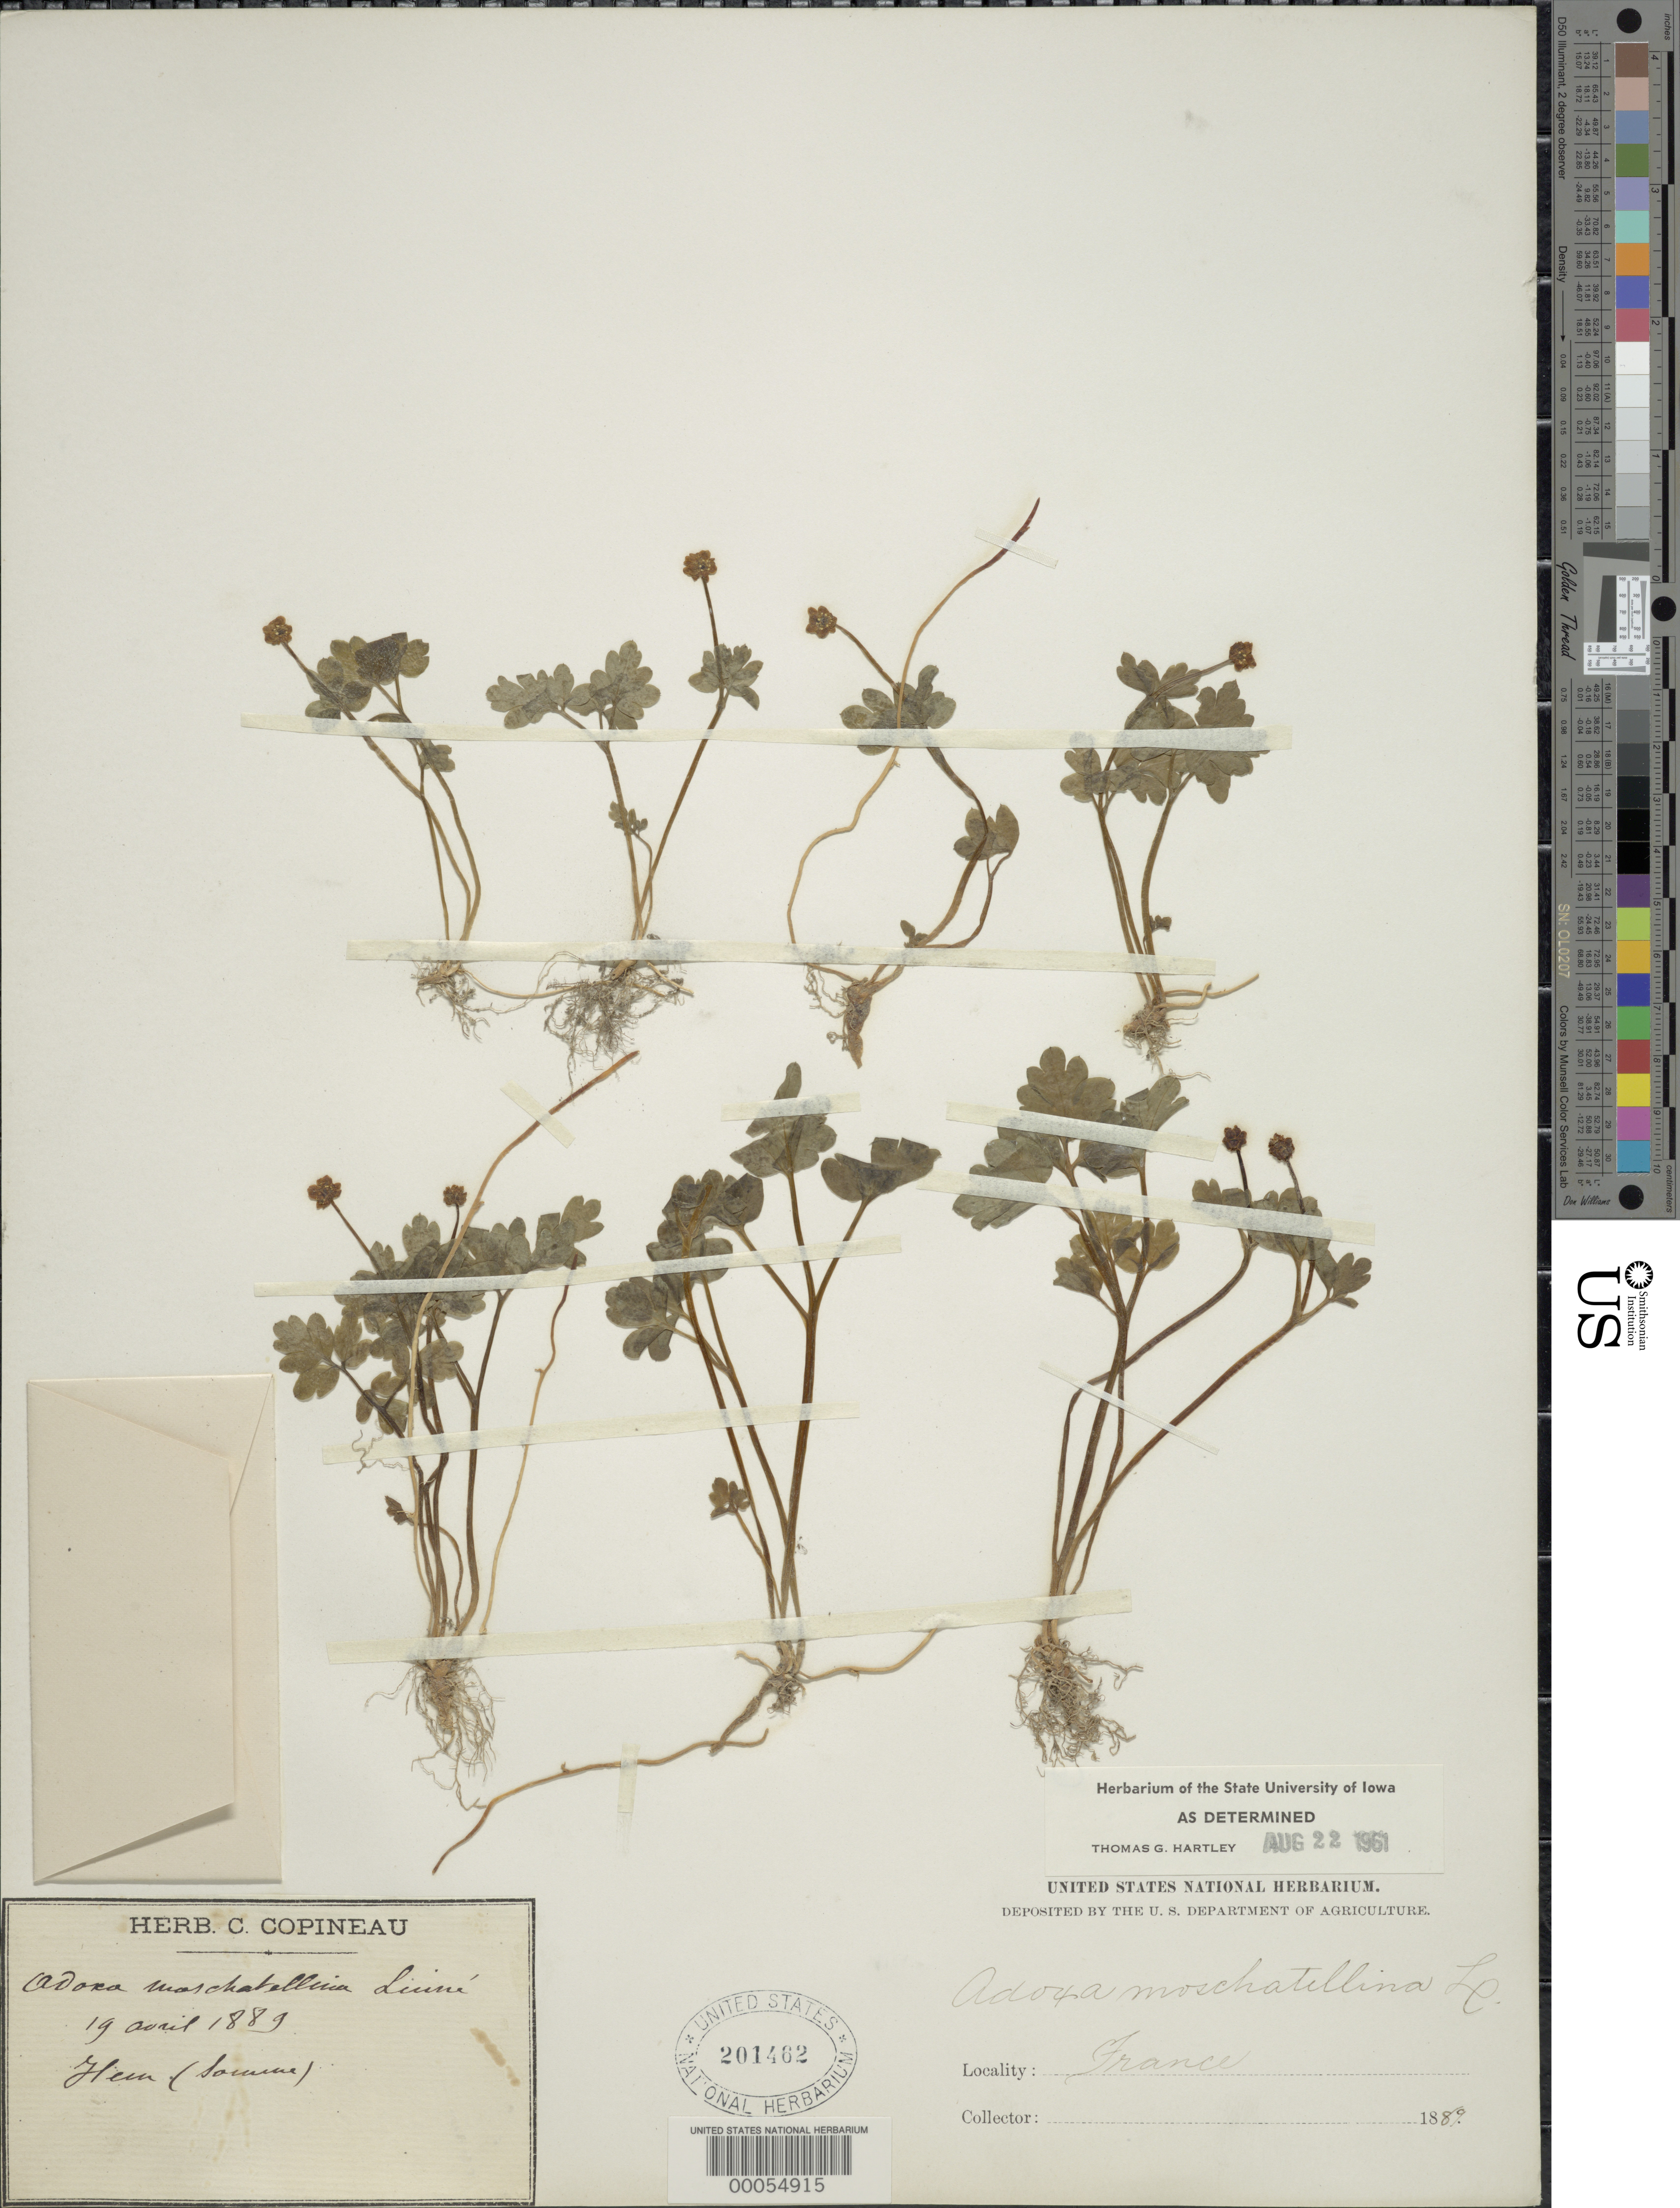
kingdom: Plantae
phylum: Tracheophyta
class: Magnoliopsida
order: Dipsacales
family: Viburnaceae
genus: Adoxa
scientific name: Adoxa moschatellina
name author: L.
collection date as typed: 19 Apr 1889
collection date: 1889-04-19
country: France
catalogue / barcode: US 201462